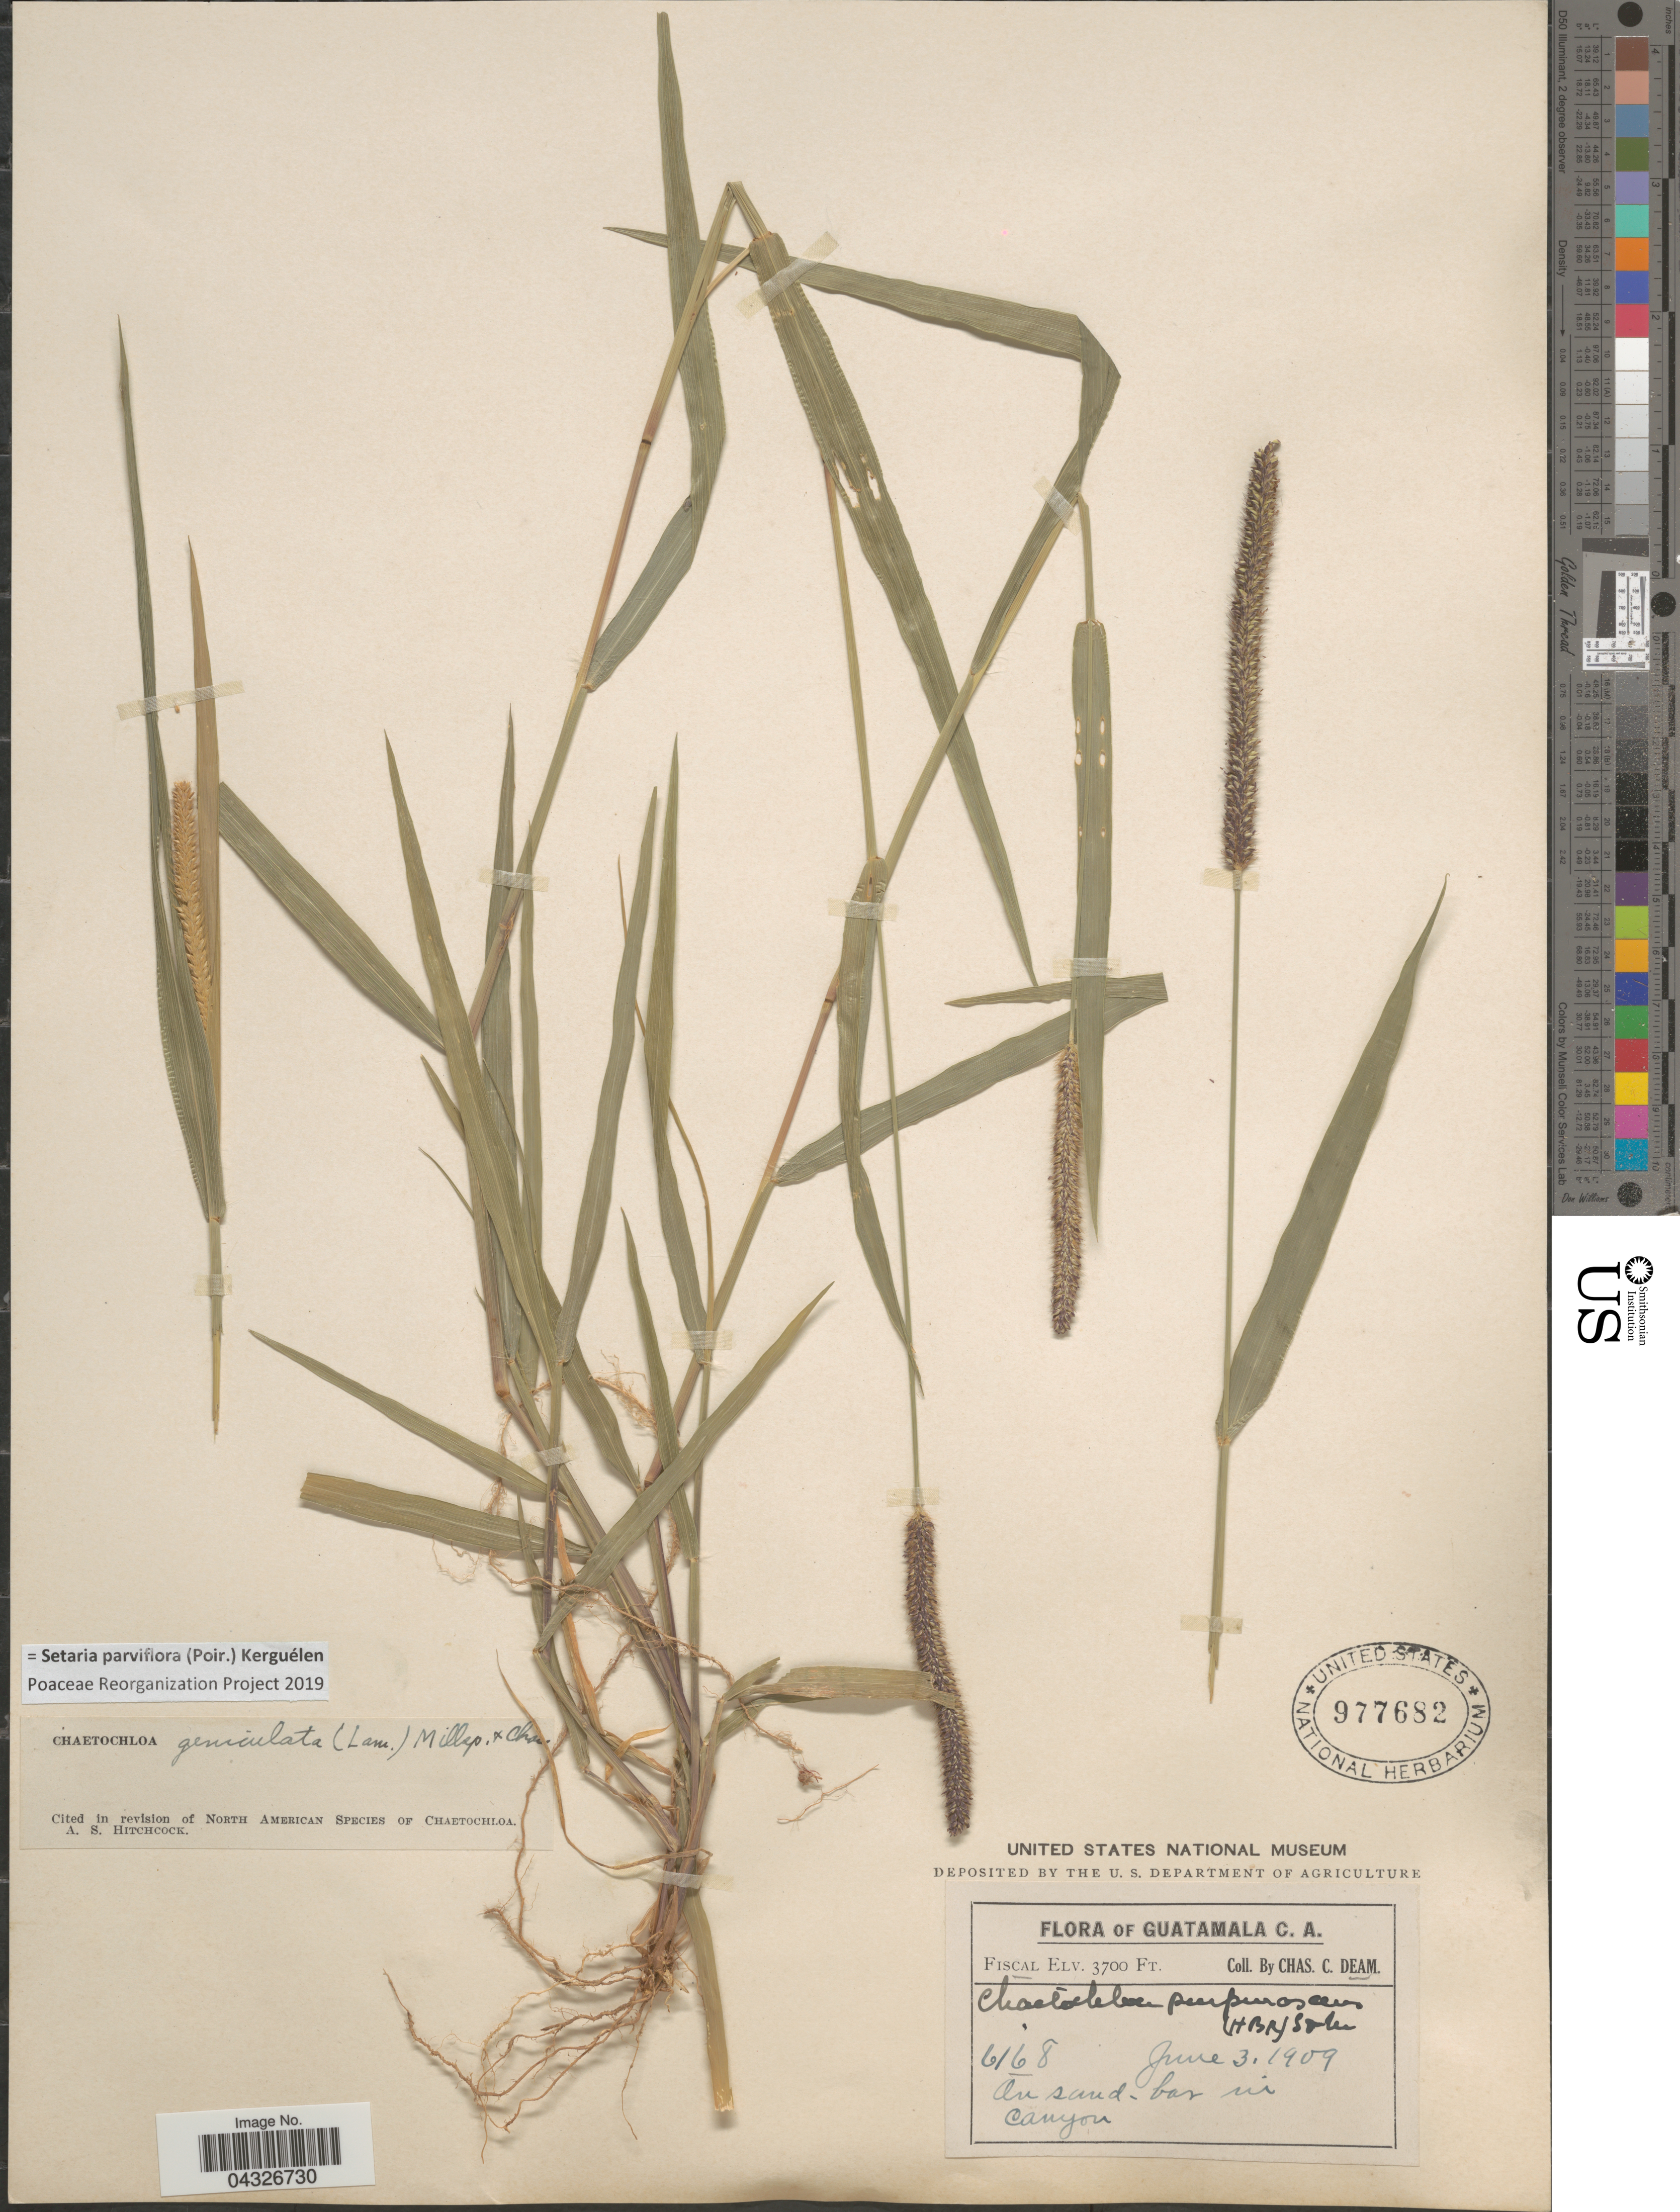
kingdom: Plantae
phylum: Tracheophyta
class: Liliopsida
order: Poales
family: Poaceae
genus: Setaria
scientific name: Setaria parviflora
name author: (Poir.) Kerguélen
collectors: C. C. Deam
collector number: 6168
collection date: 1909-06-03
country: Guatemala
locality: Fiscal.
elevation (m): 1128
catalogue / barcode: US 977682